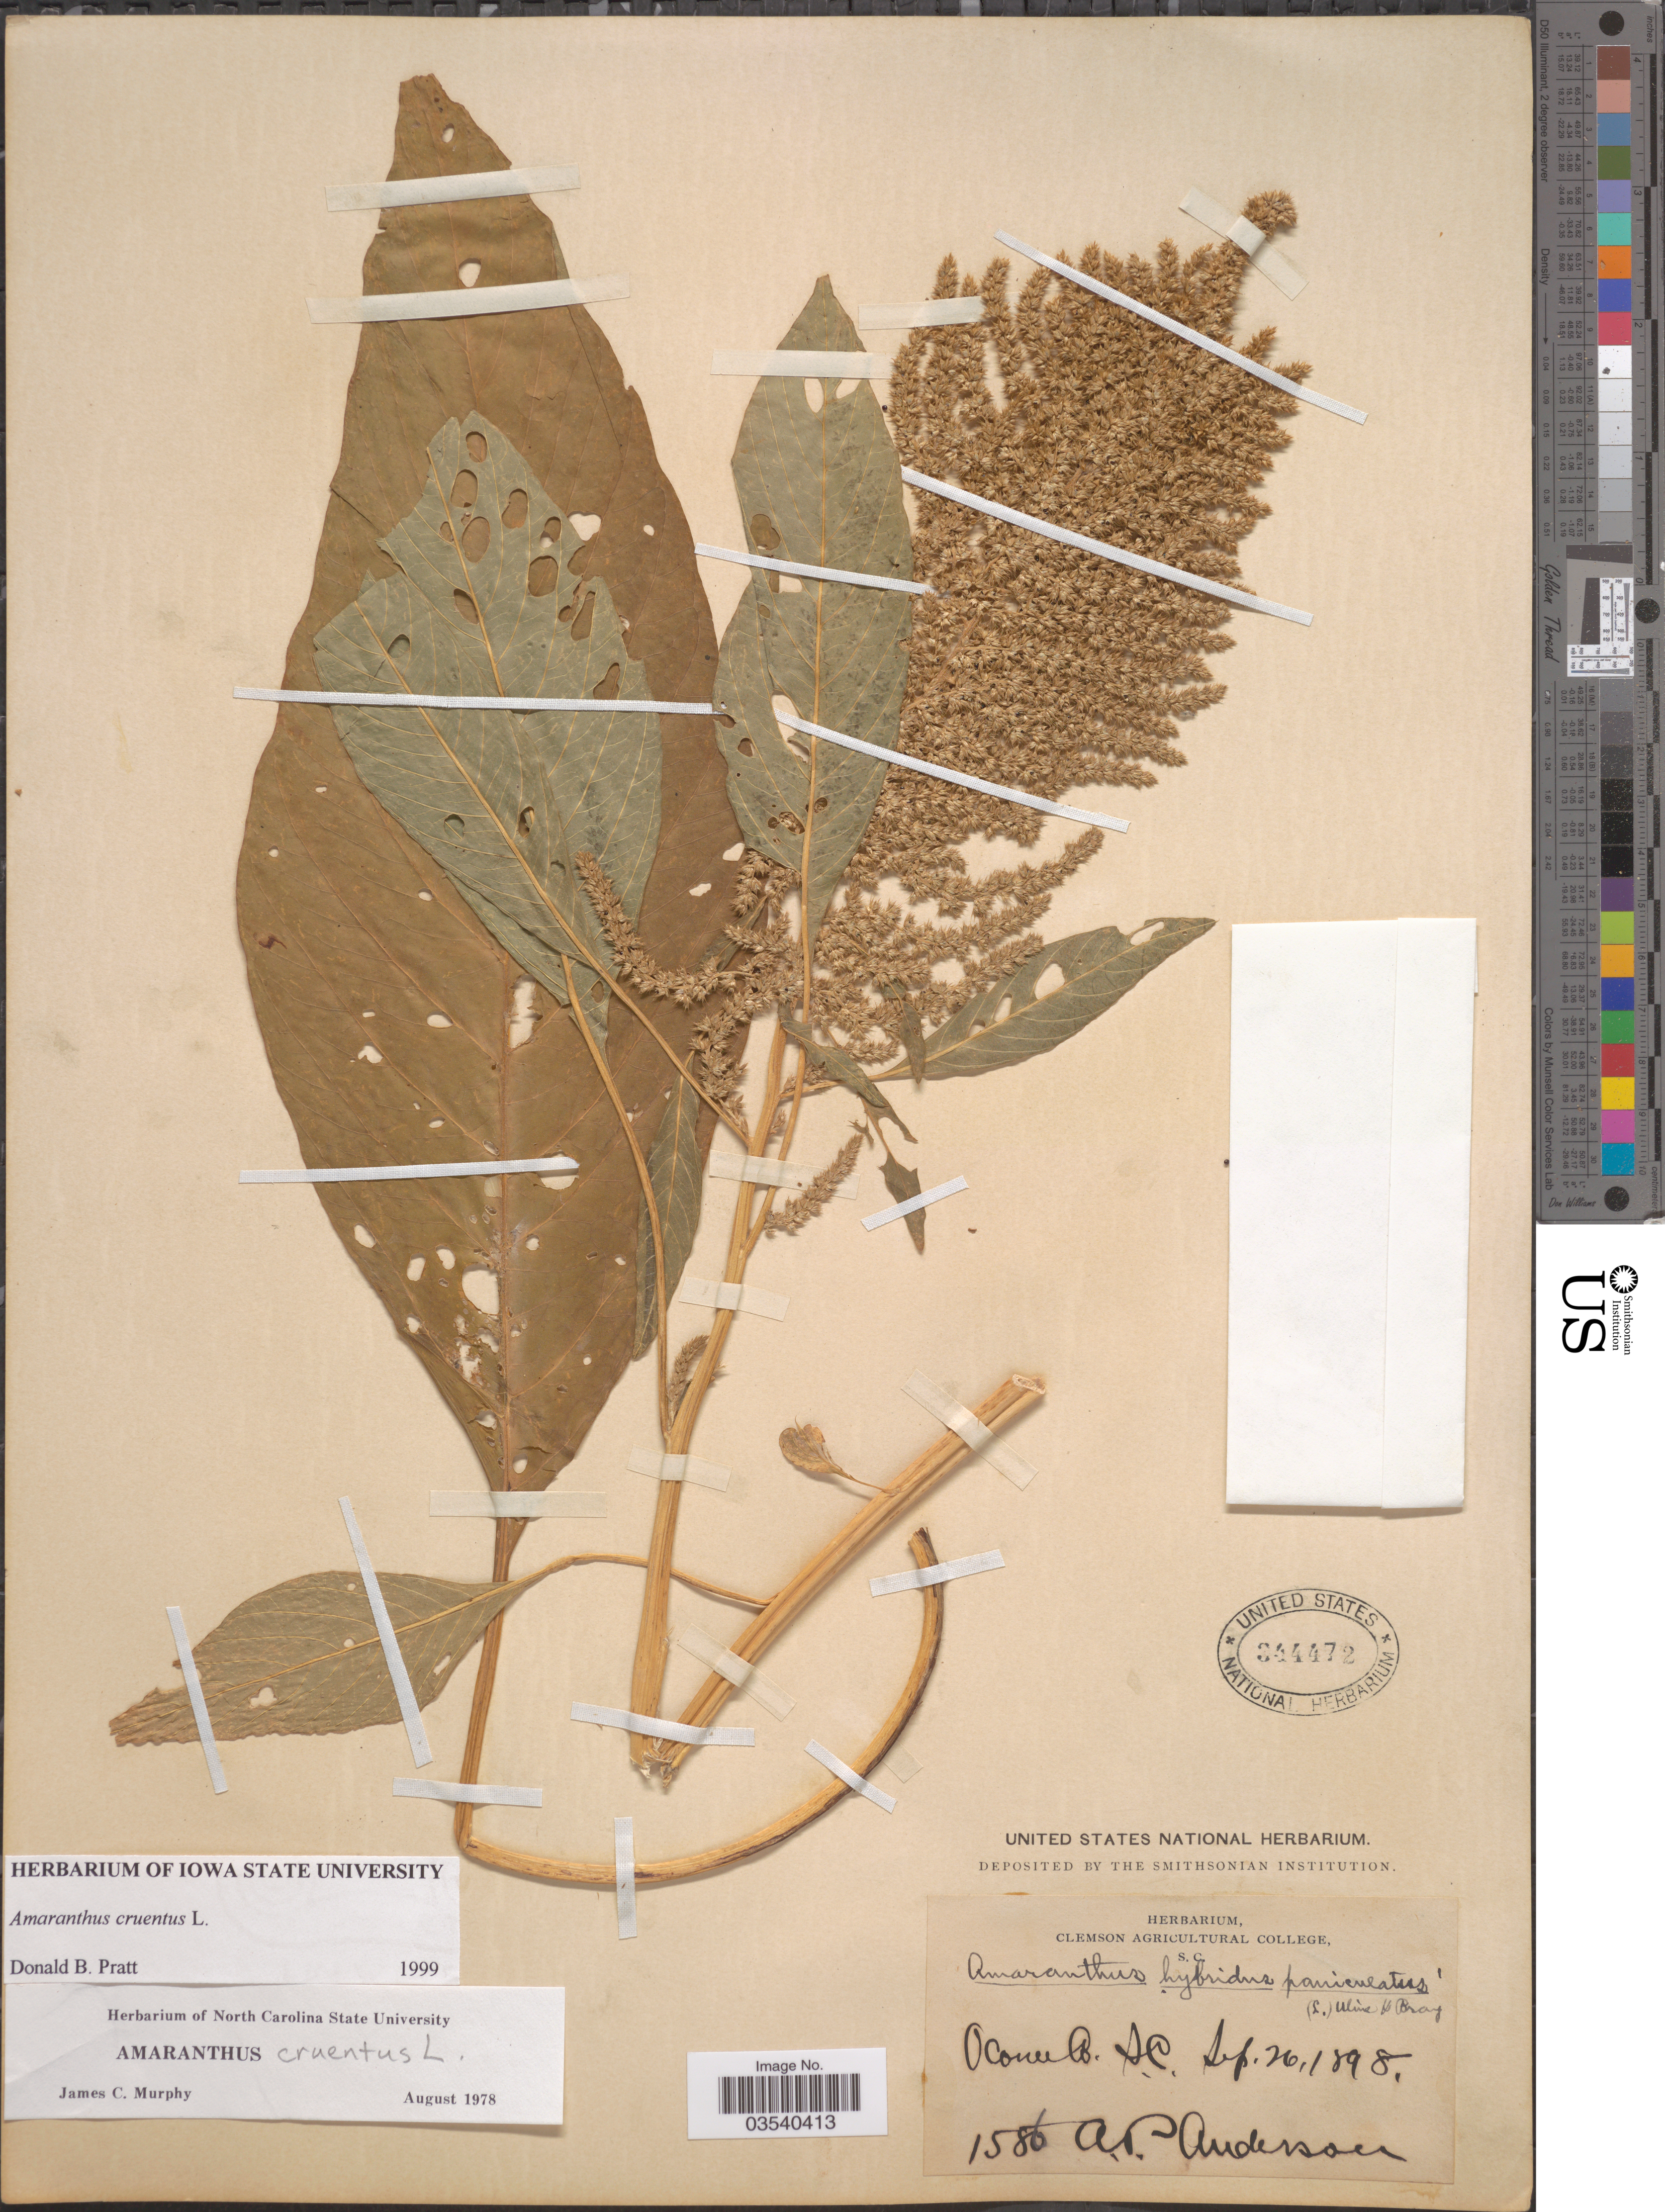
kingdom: Plantae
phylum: Tracheophyta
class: Magnoliopsida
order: Caryophyllales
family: Amaranthaceae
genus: Amaranthus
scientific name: Amaranthus cruentus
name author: L.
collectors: A. P. Anderson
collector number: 1586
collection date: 1898-09-26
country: United States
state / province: South Carolina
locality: Oconee Co.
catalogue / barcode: US 344472